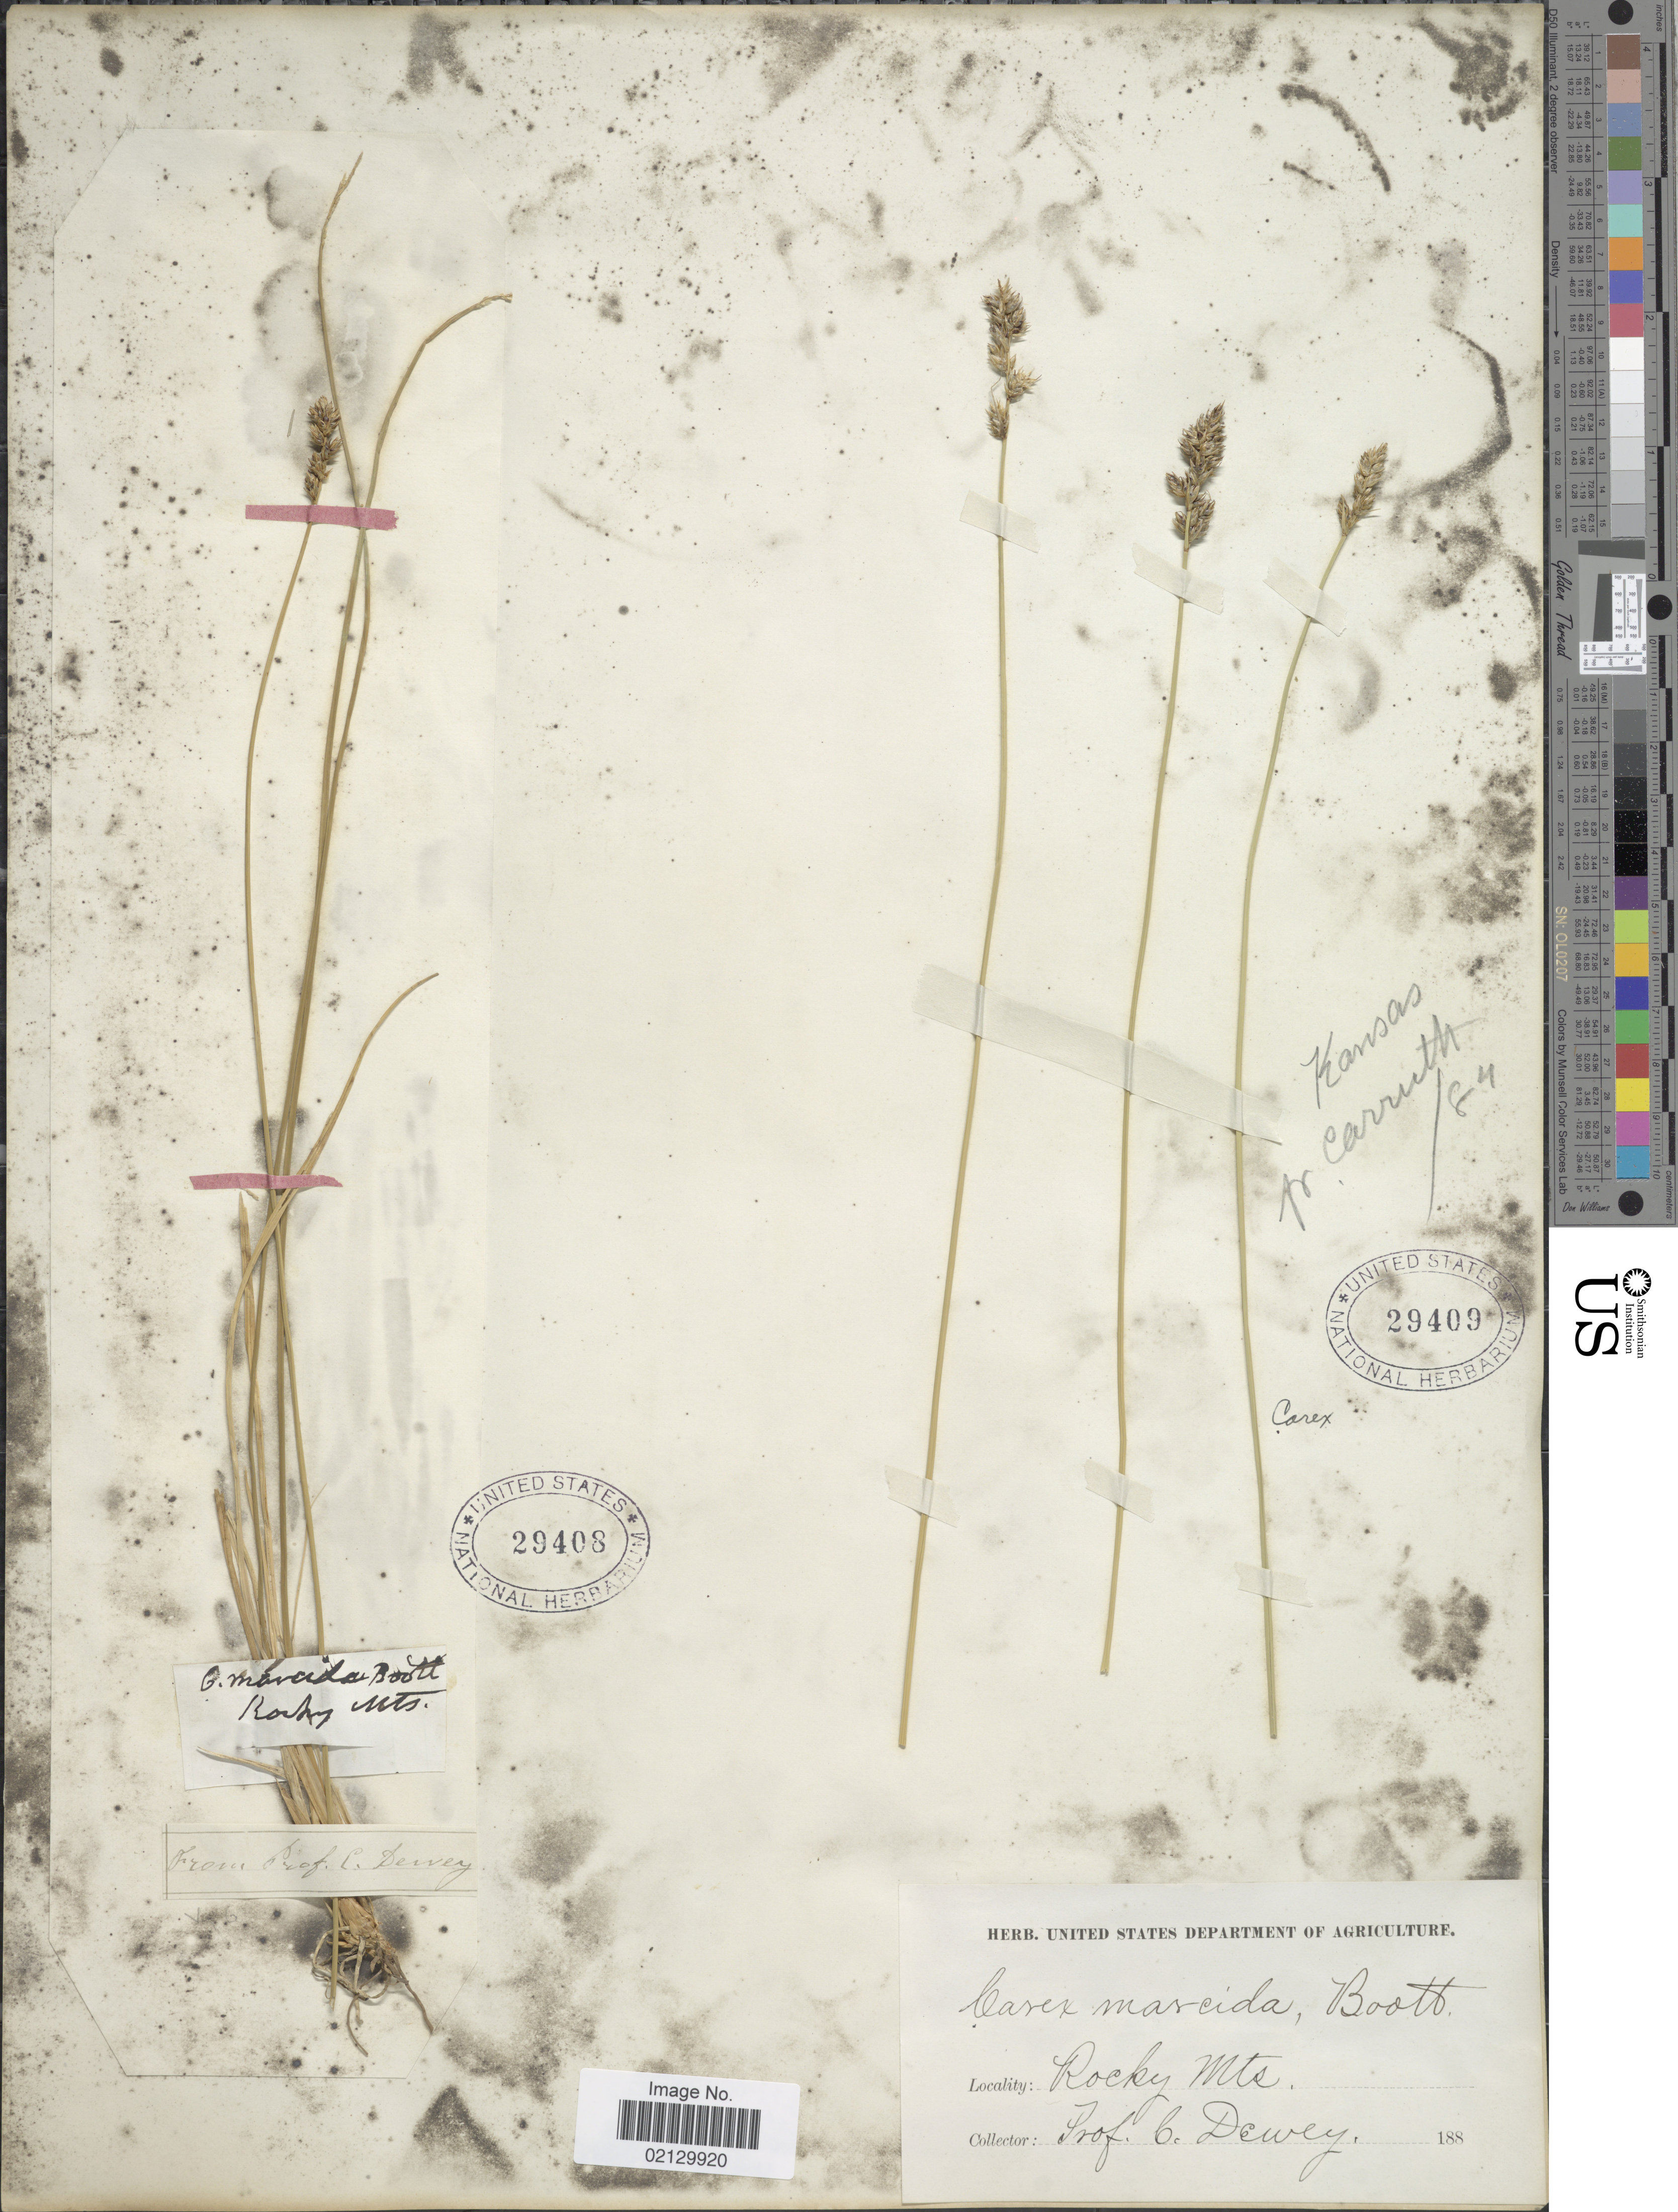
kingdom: Plantae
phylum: Tracheophyta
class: Liliopsida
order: Poales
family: Cyperaceae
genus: Carex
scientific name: Carex praegracilis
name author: W. Boott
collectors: C. Dewey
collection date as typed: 188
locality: Rocky Mts.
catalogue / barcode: US 29408